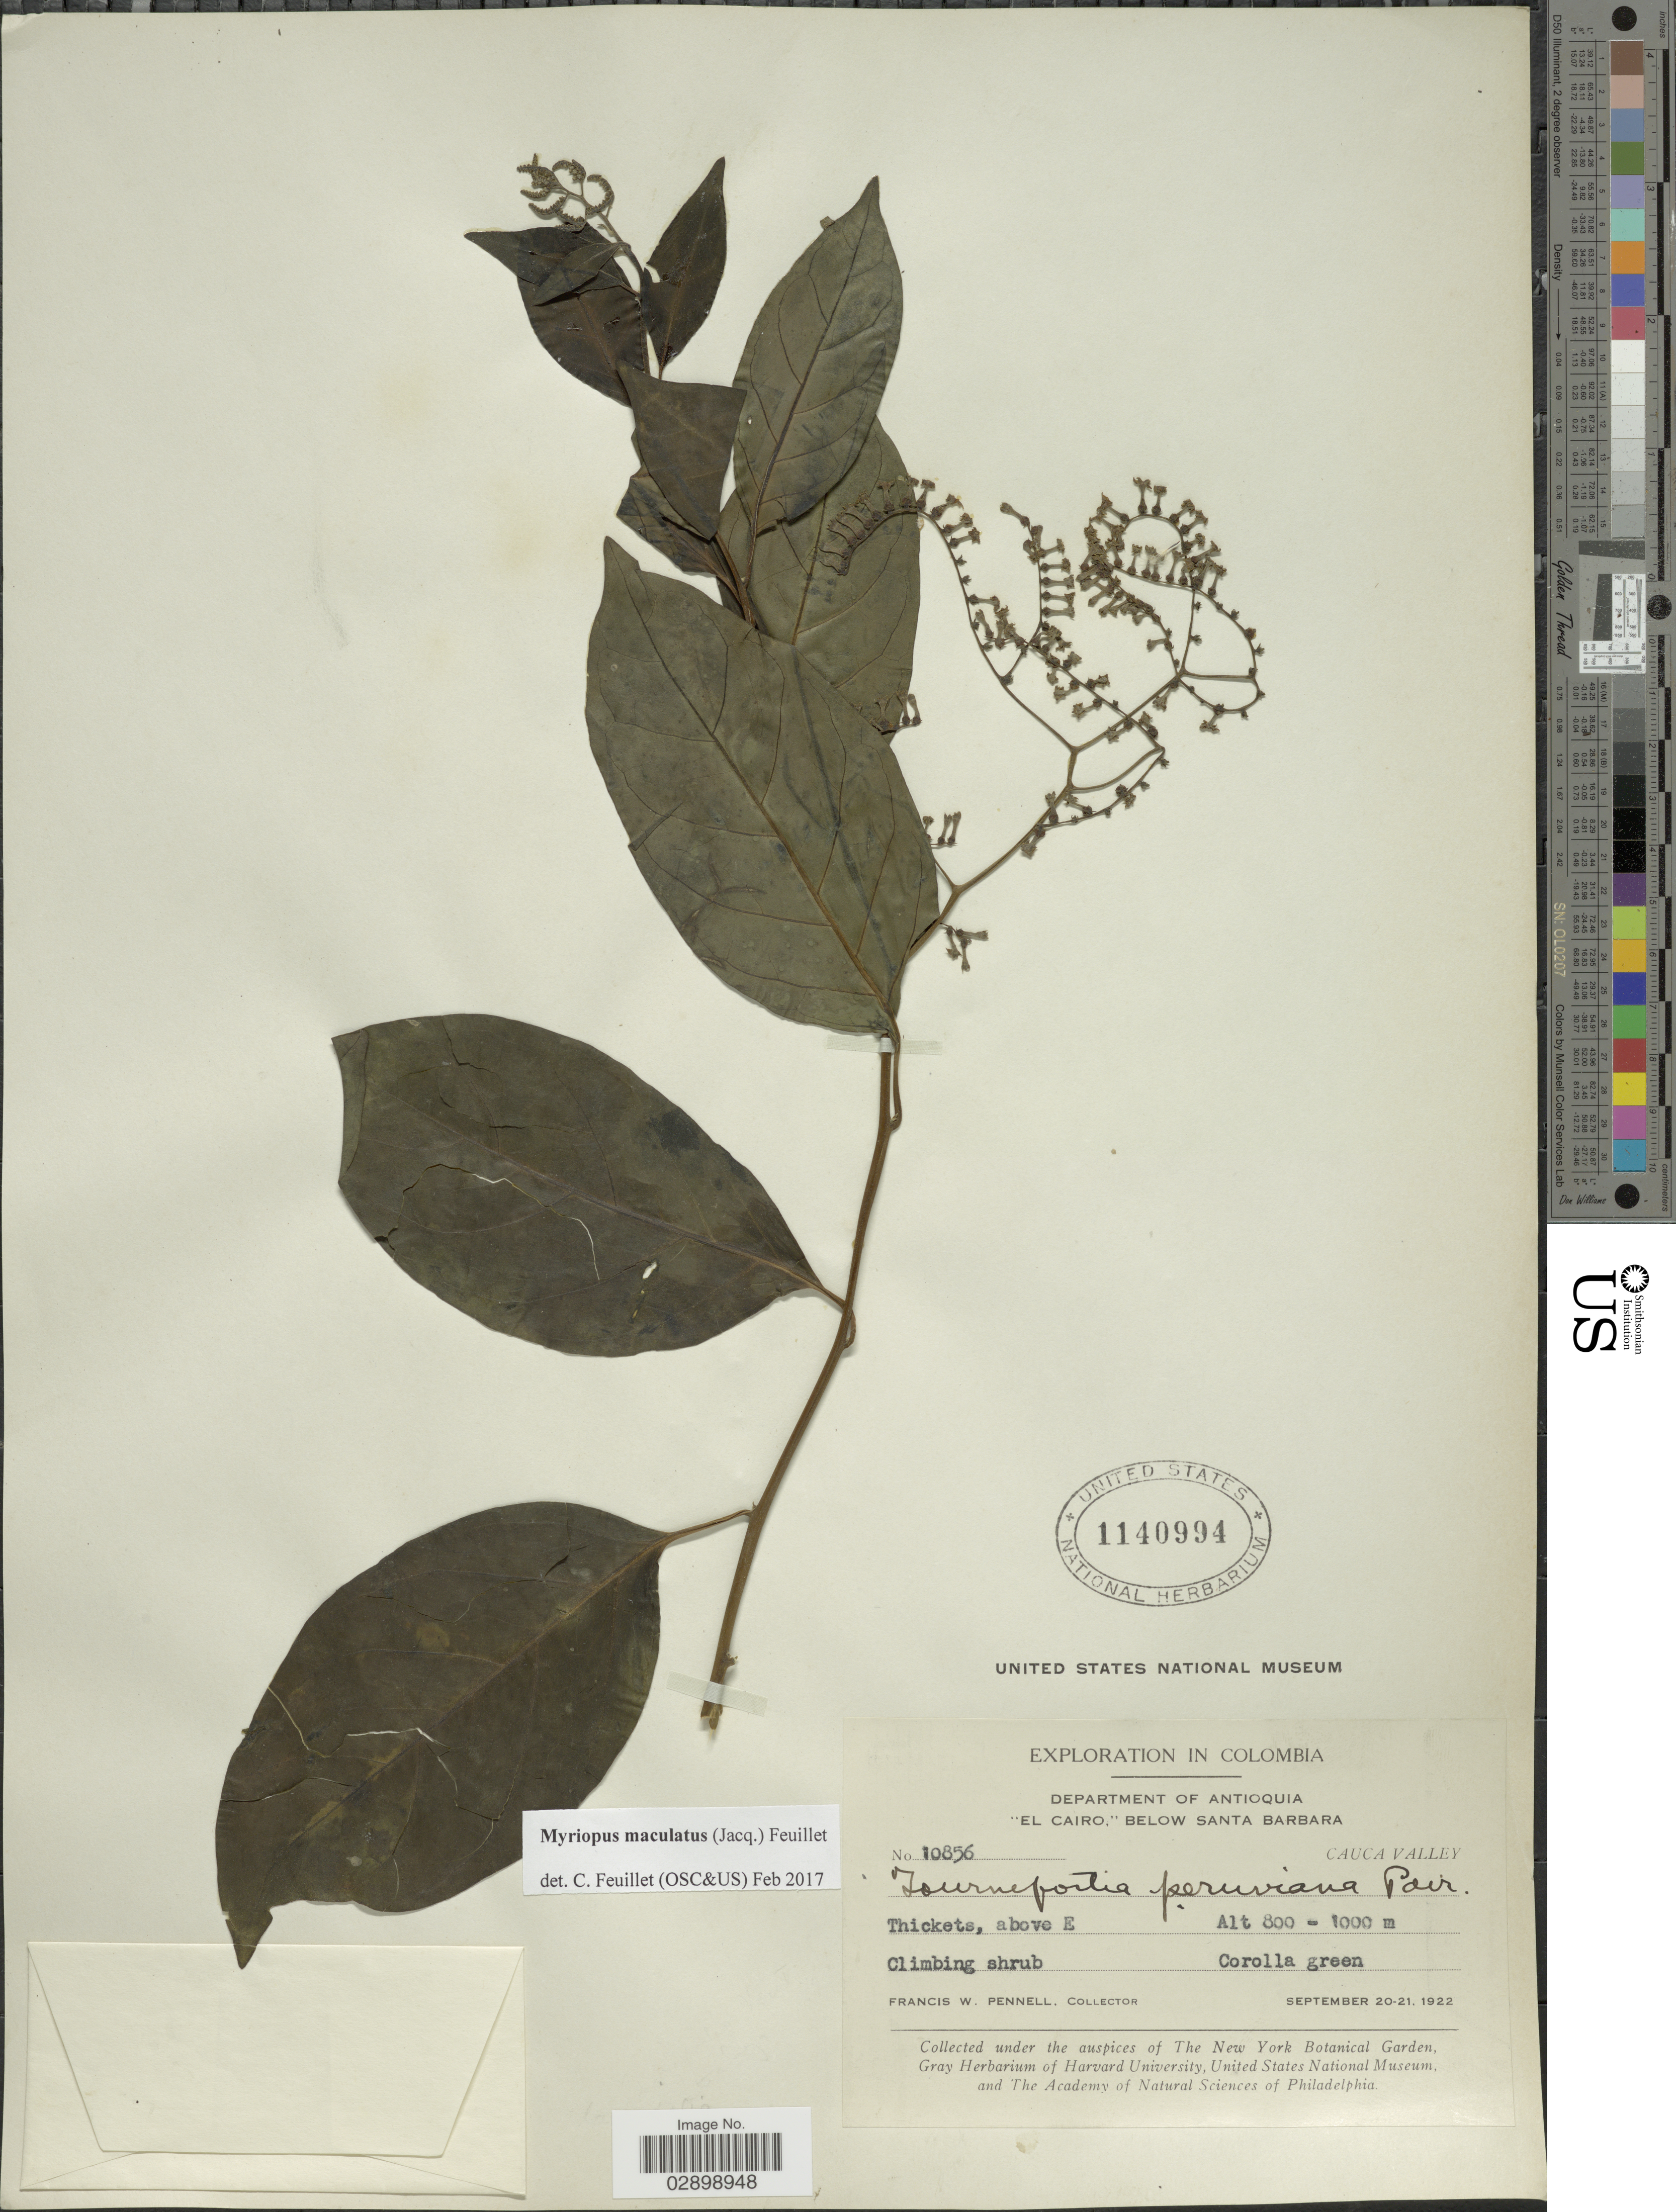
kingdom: Plantae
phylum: Tracheophyta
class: Magnoliopsida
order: Boraginales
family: Heliotropiaceae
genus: Myriopus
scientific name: Myriopus maculatus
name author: (Jacq.) Feuillet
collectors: F. W. Pennell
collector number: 10856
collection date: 1922-09-20/1922-09-21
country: Colombia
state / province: Antioquia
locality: Department of Antioquia. "El Cairo," below Santa Barbara. Above E. Cauca Valley.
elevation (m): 800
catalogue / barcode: US 1140994